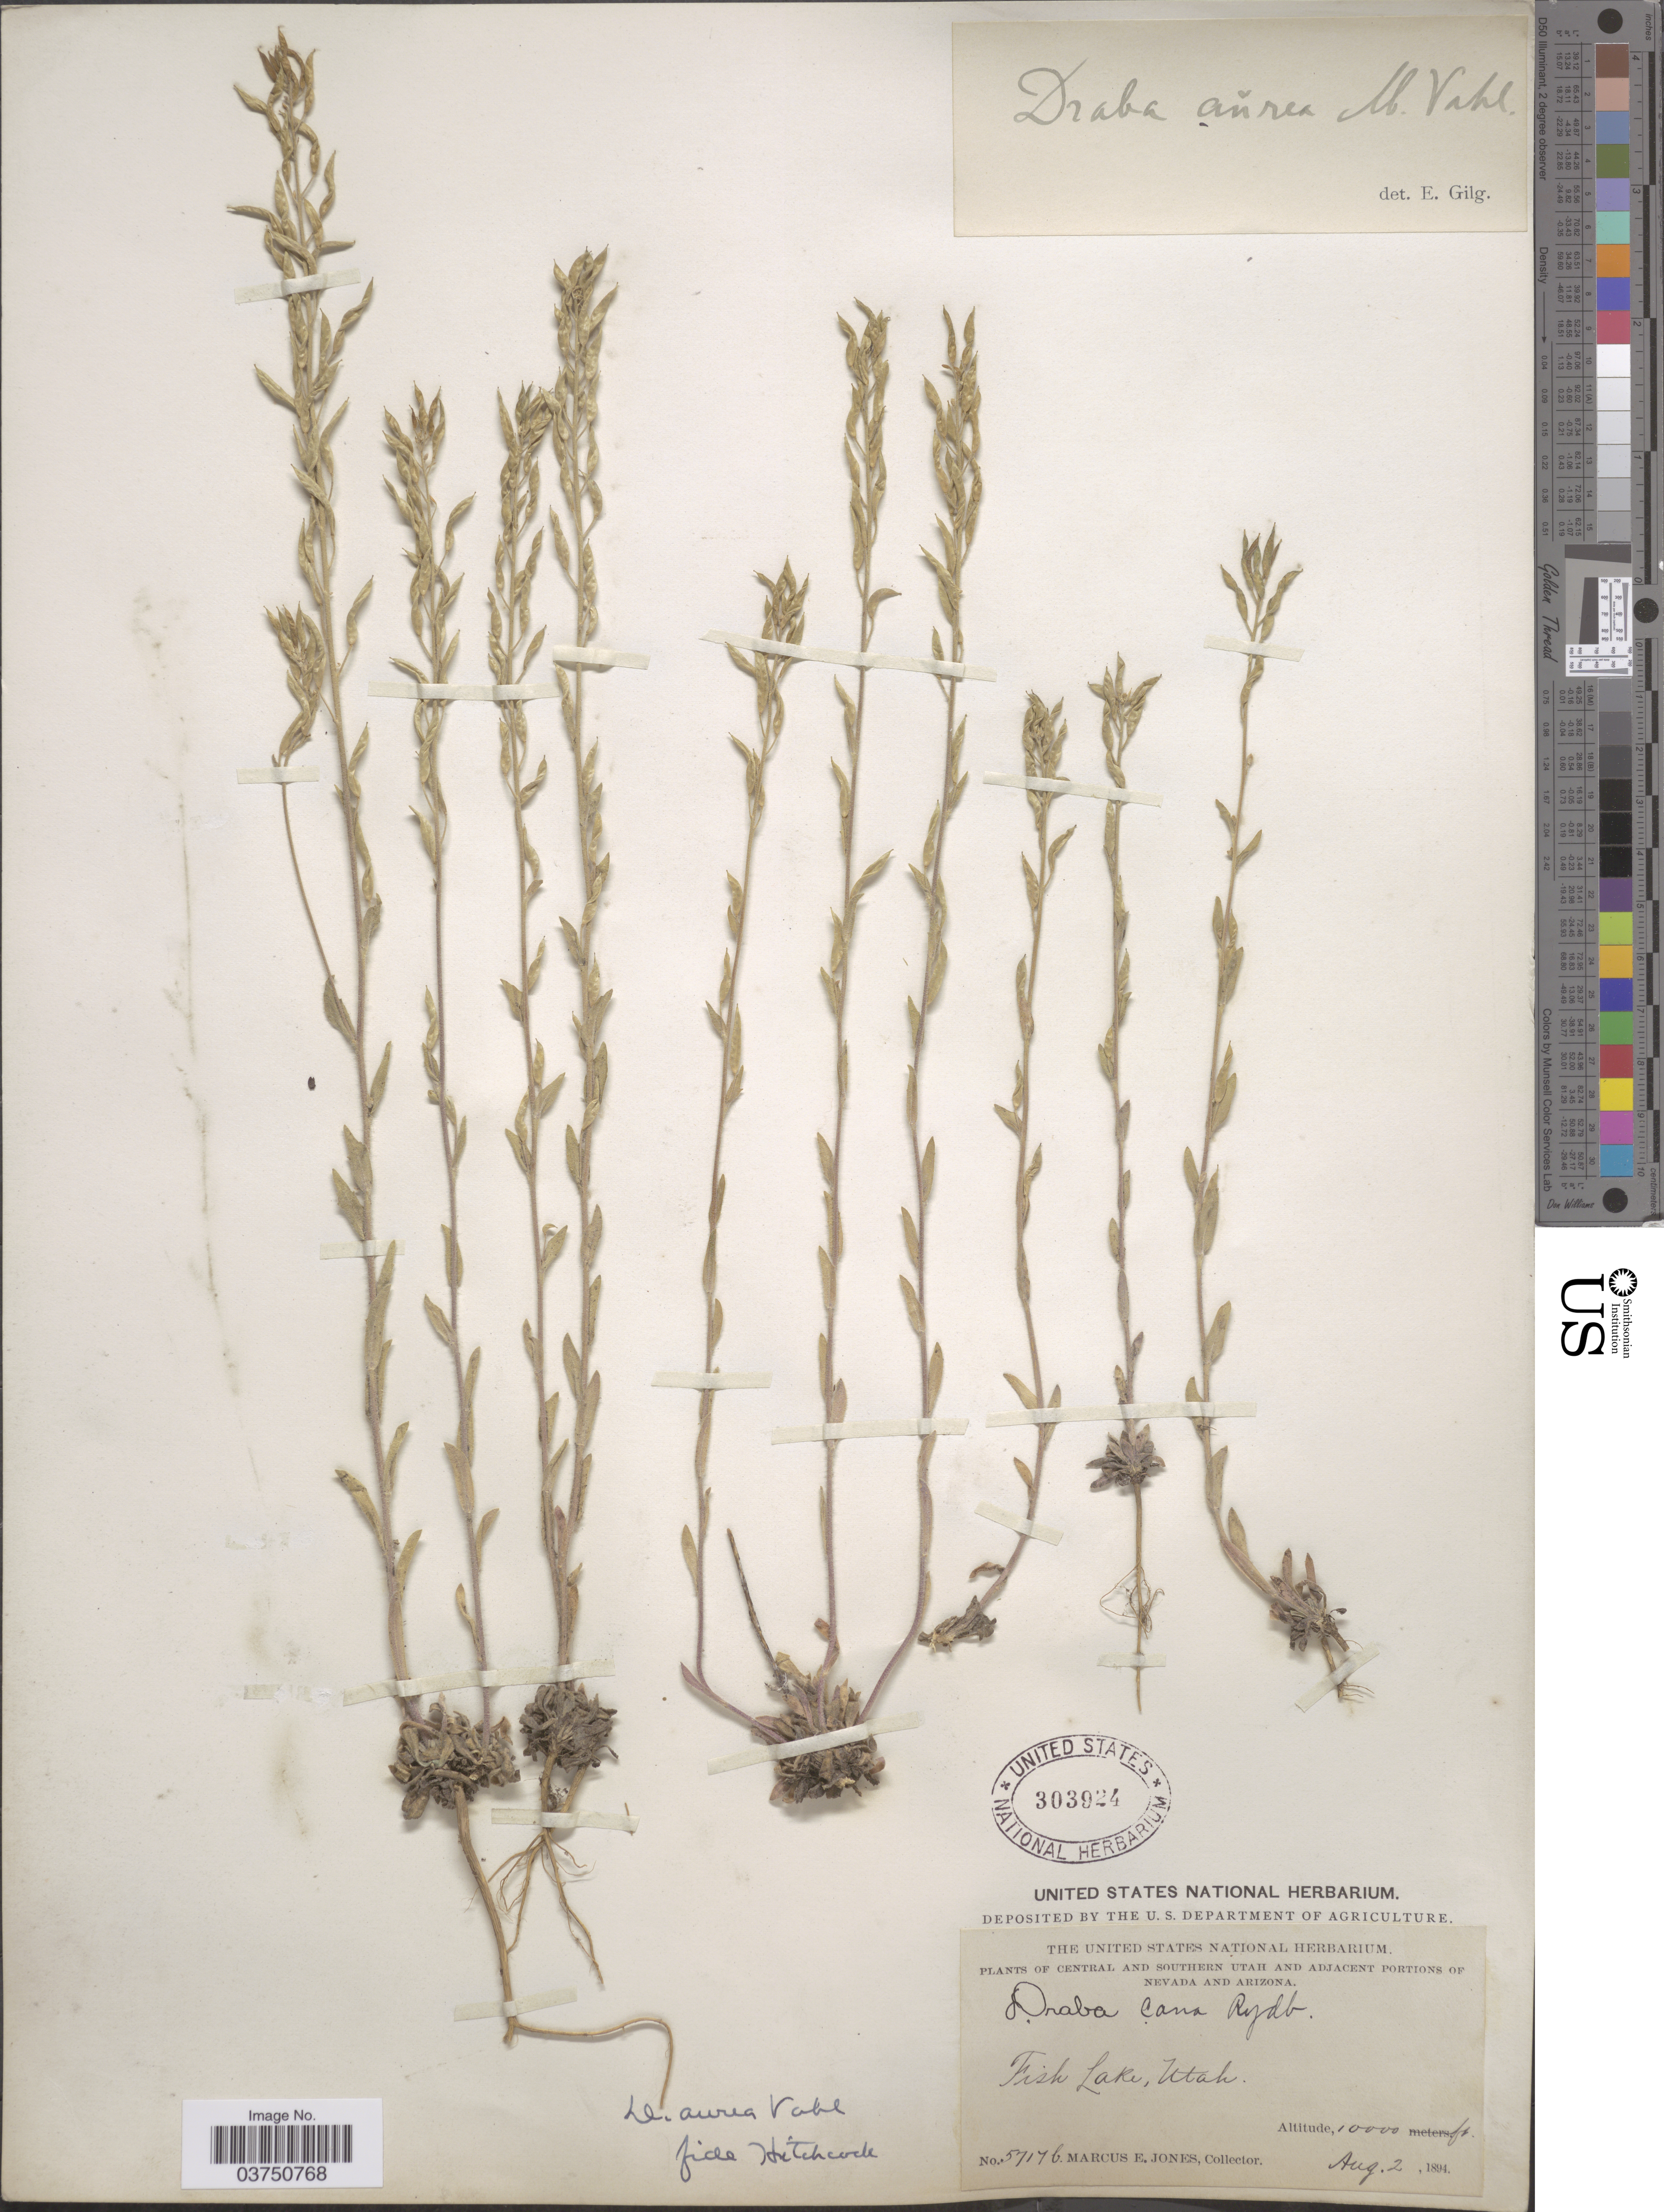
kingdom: Plantae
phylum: Tracheophyta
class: Magnoliopsida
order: Brassicales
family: Brassicaceae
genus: Draba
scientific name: Draba aurea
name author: Vahl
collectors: M. E. Jones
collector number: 5717b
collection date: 1894-08-02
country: United States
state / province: Utah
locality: Central and southern Utah. Fish Lake.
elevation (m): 3048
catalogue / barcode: US 303924